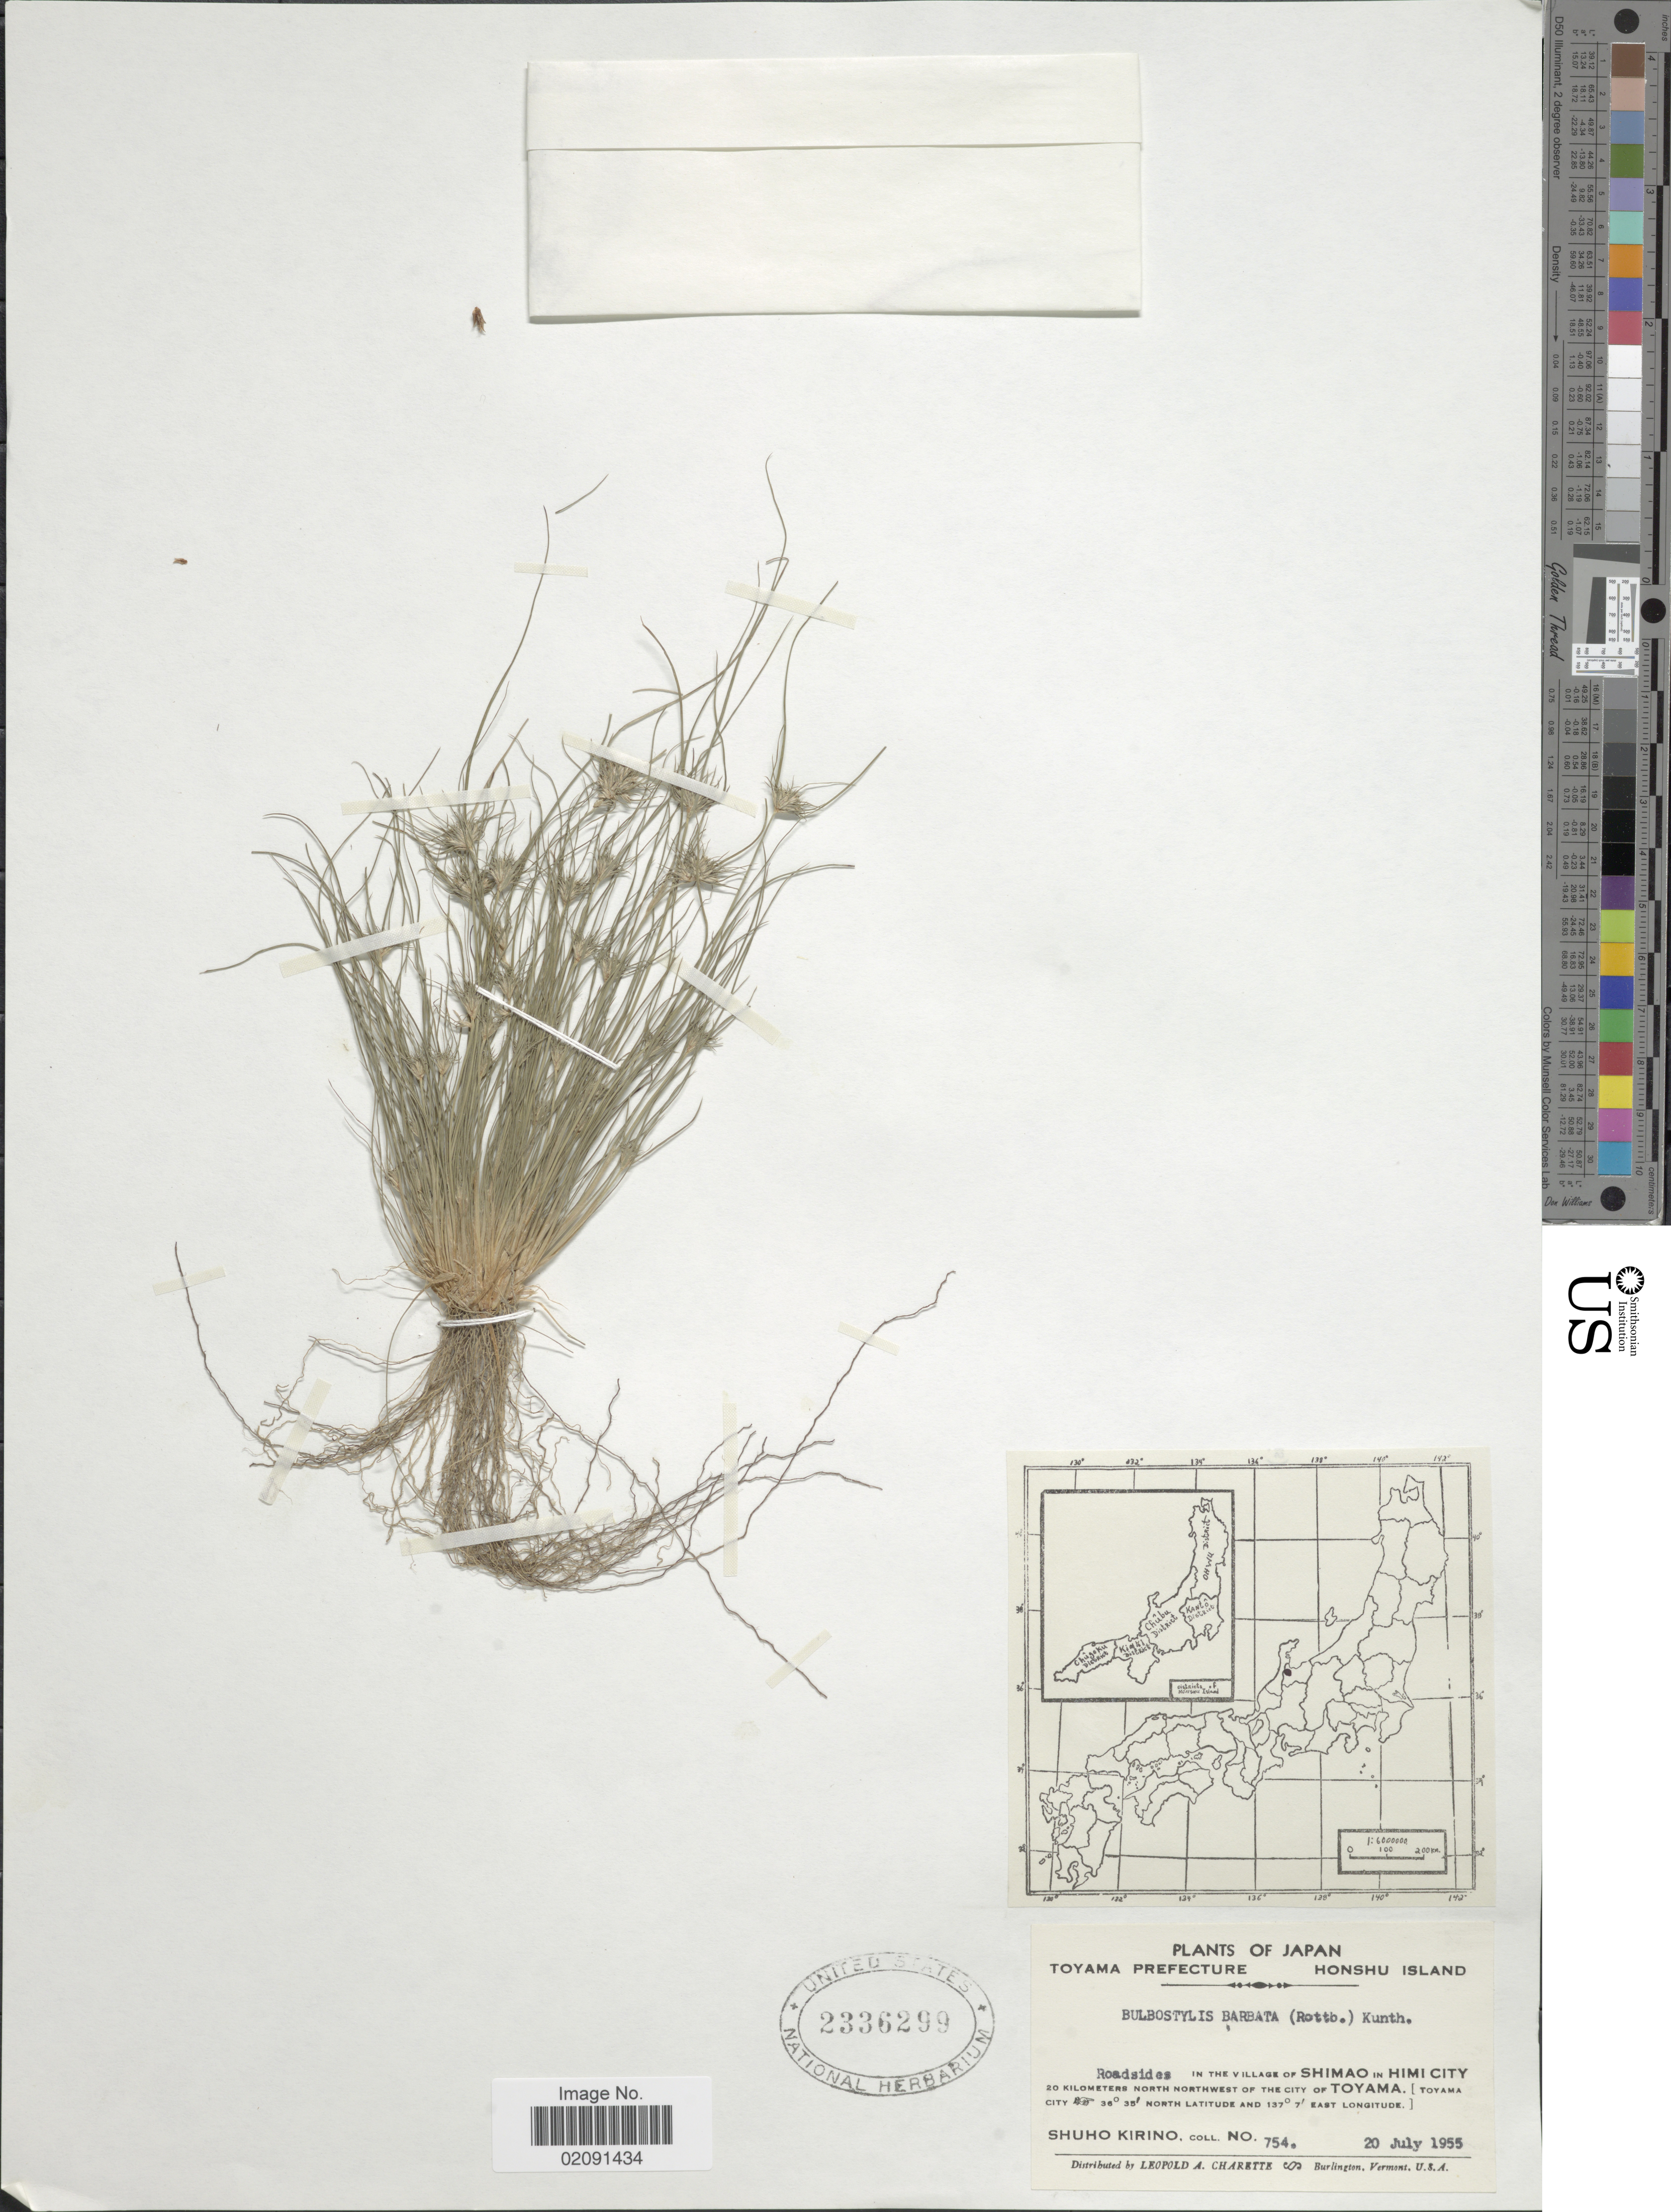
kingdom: Plantae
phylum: Tracheophyta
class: Liliopsida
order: Poales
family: Cyperaceae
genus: Bulbostylis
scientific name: Bulbostylis barbata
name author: (Rottb.) C.B. Clarke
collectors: S. Kirino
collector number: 754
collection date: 1955-07-20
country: Japan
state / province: Toyama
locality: Honshu Prefecture, Roadsides in the village of Shimao in Himi City 20 kilometers north northwest of the city of Toyama.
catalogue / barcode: US 2336299